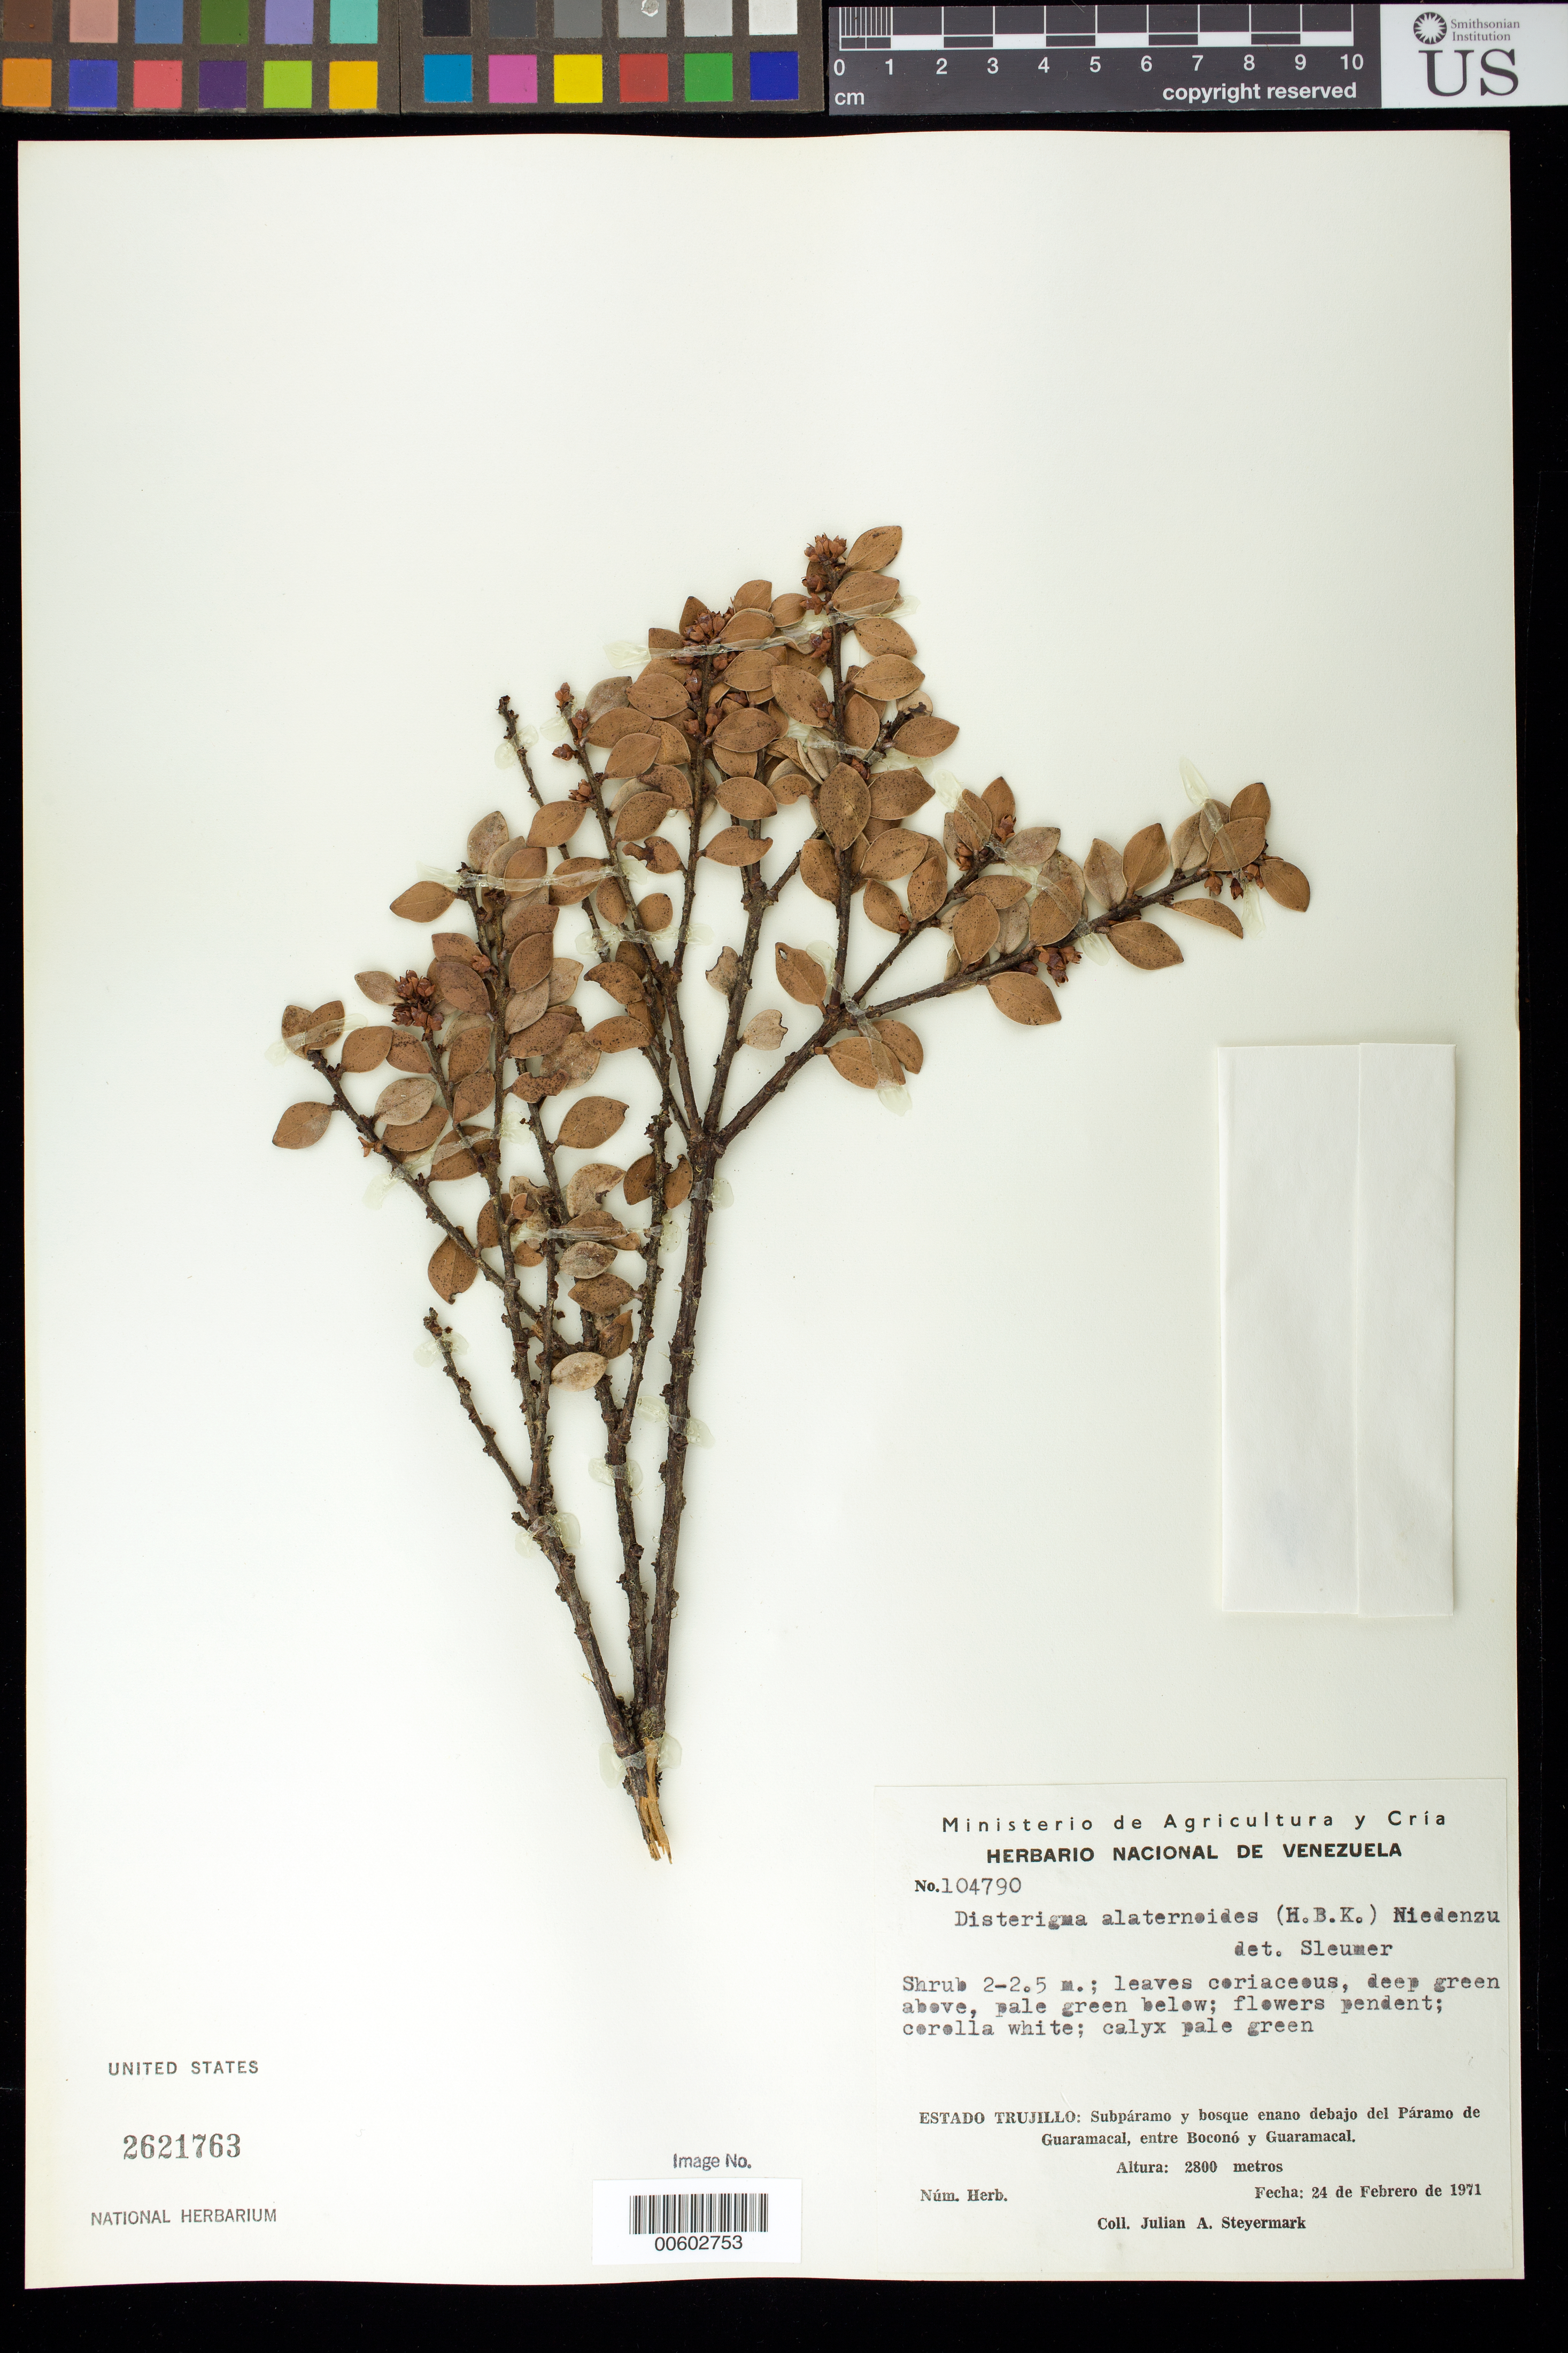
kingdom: Plantae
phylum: Tracheophyta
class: Magnoliopsida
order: Ericales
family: Ericaceae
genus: Disterigma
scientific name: Disterigma alaternoides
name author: (Kunth) Nied.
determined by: Sleumer, H. O.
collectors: J. Steyermark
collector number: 104790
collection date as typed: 24 Feb 1971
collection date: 1971-02-24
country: Venezuela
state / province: Trujillo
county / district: Boconó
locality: Páramo de Guaramacal, entre Boconó y Guaramacal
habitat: Subpáramo y bosque enano debajo. Open grassy slopes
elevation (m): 2800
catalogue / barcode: US 2621763